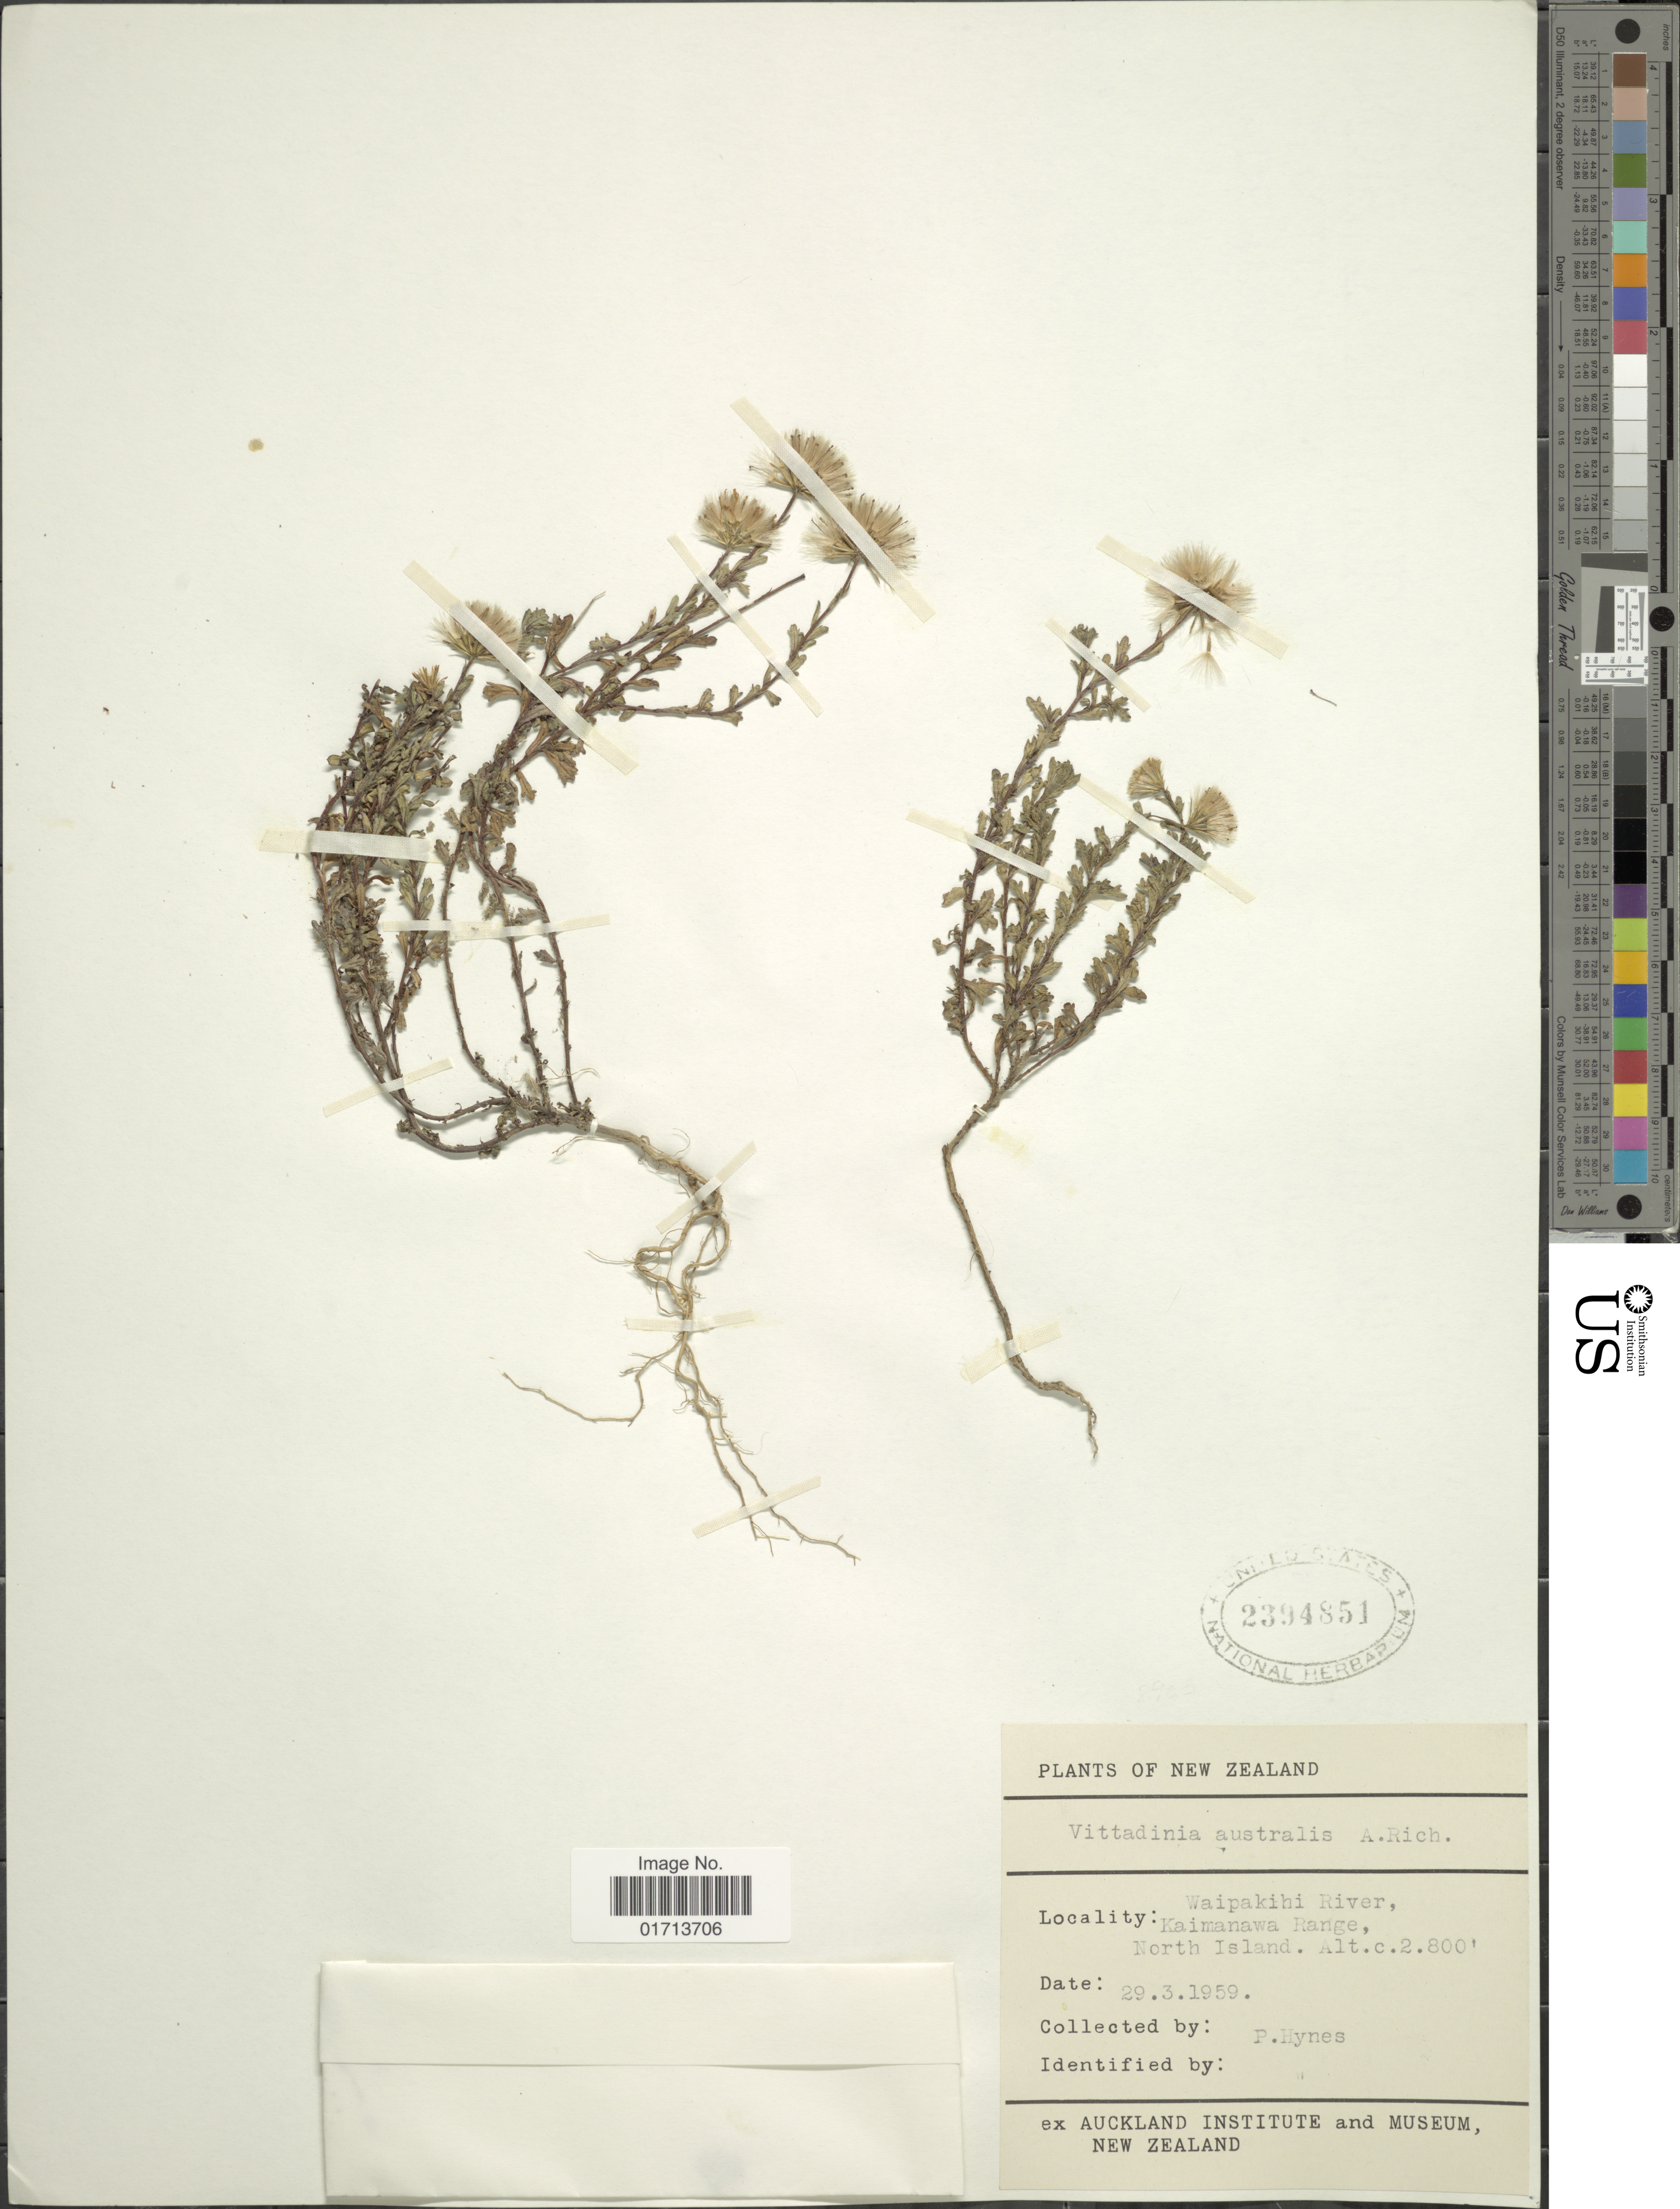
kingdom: Plantae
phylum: Tracheophyta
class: Magnoliopsida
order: Asterales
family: Asteraceae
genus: Vittadinia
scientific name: Vittadinia australis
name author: A. Rich.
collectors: P. Hynes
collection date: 1959-03-29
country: New Zealand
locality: Waipakihi River, Kaimanawa Range, North Island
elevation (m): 853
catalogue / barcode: US 2394851